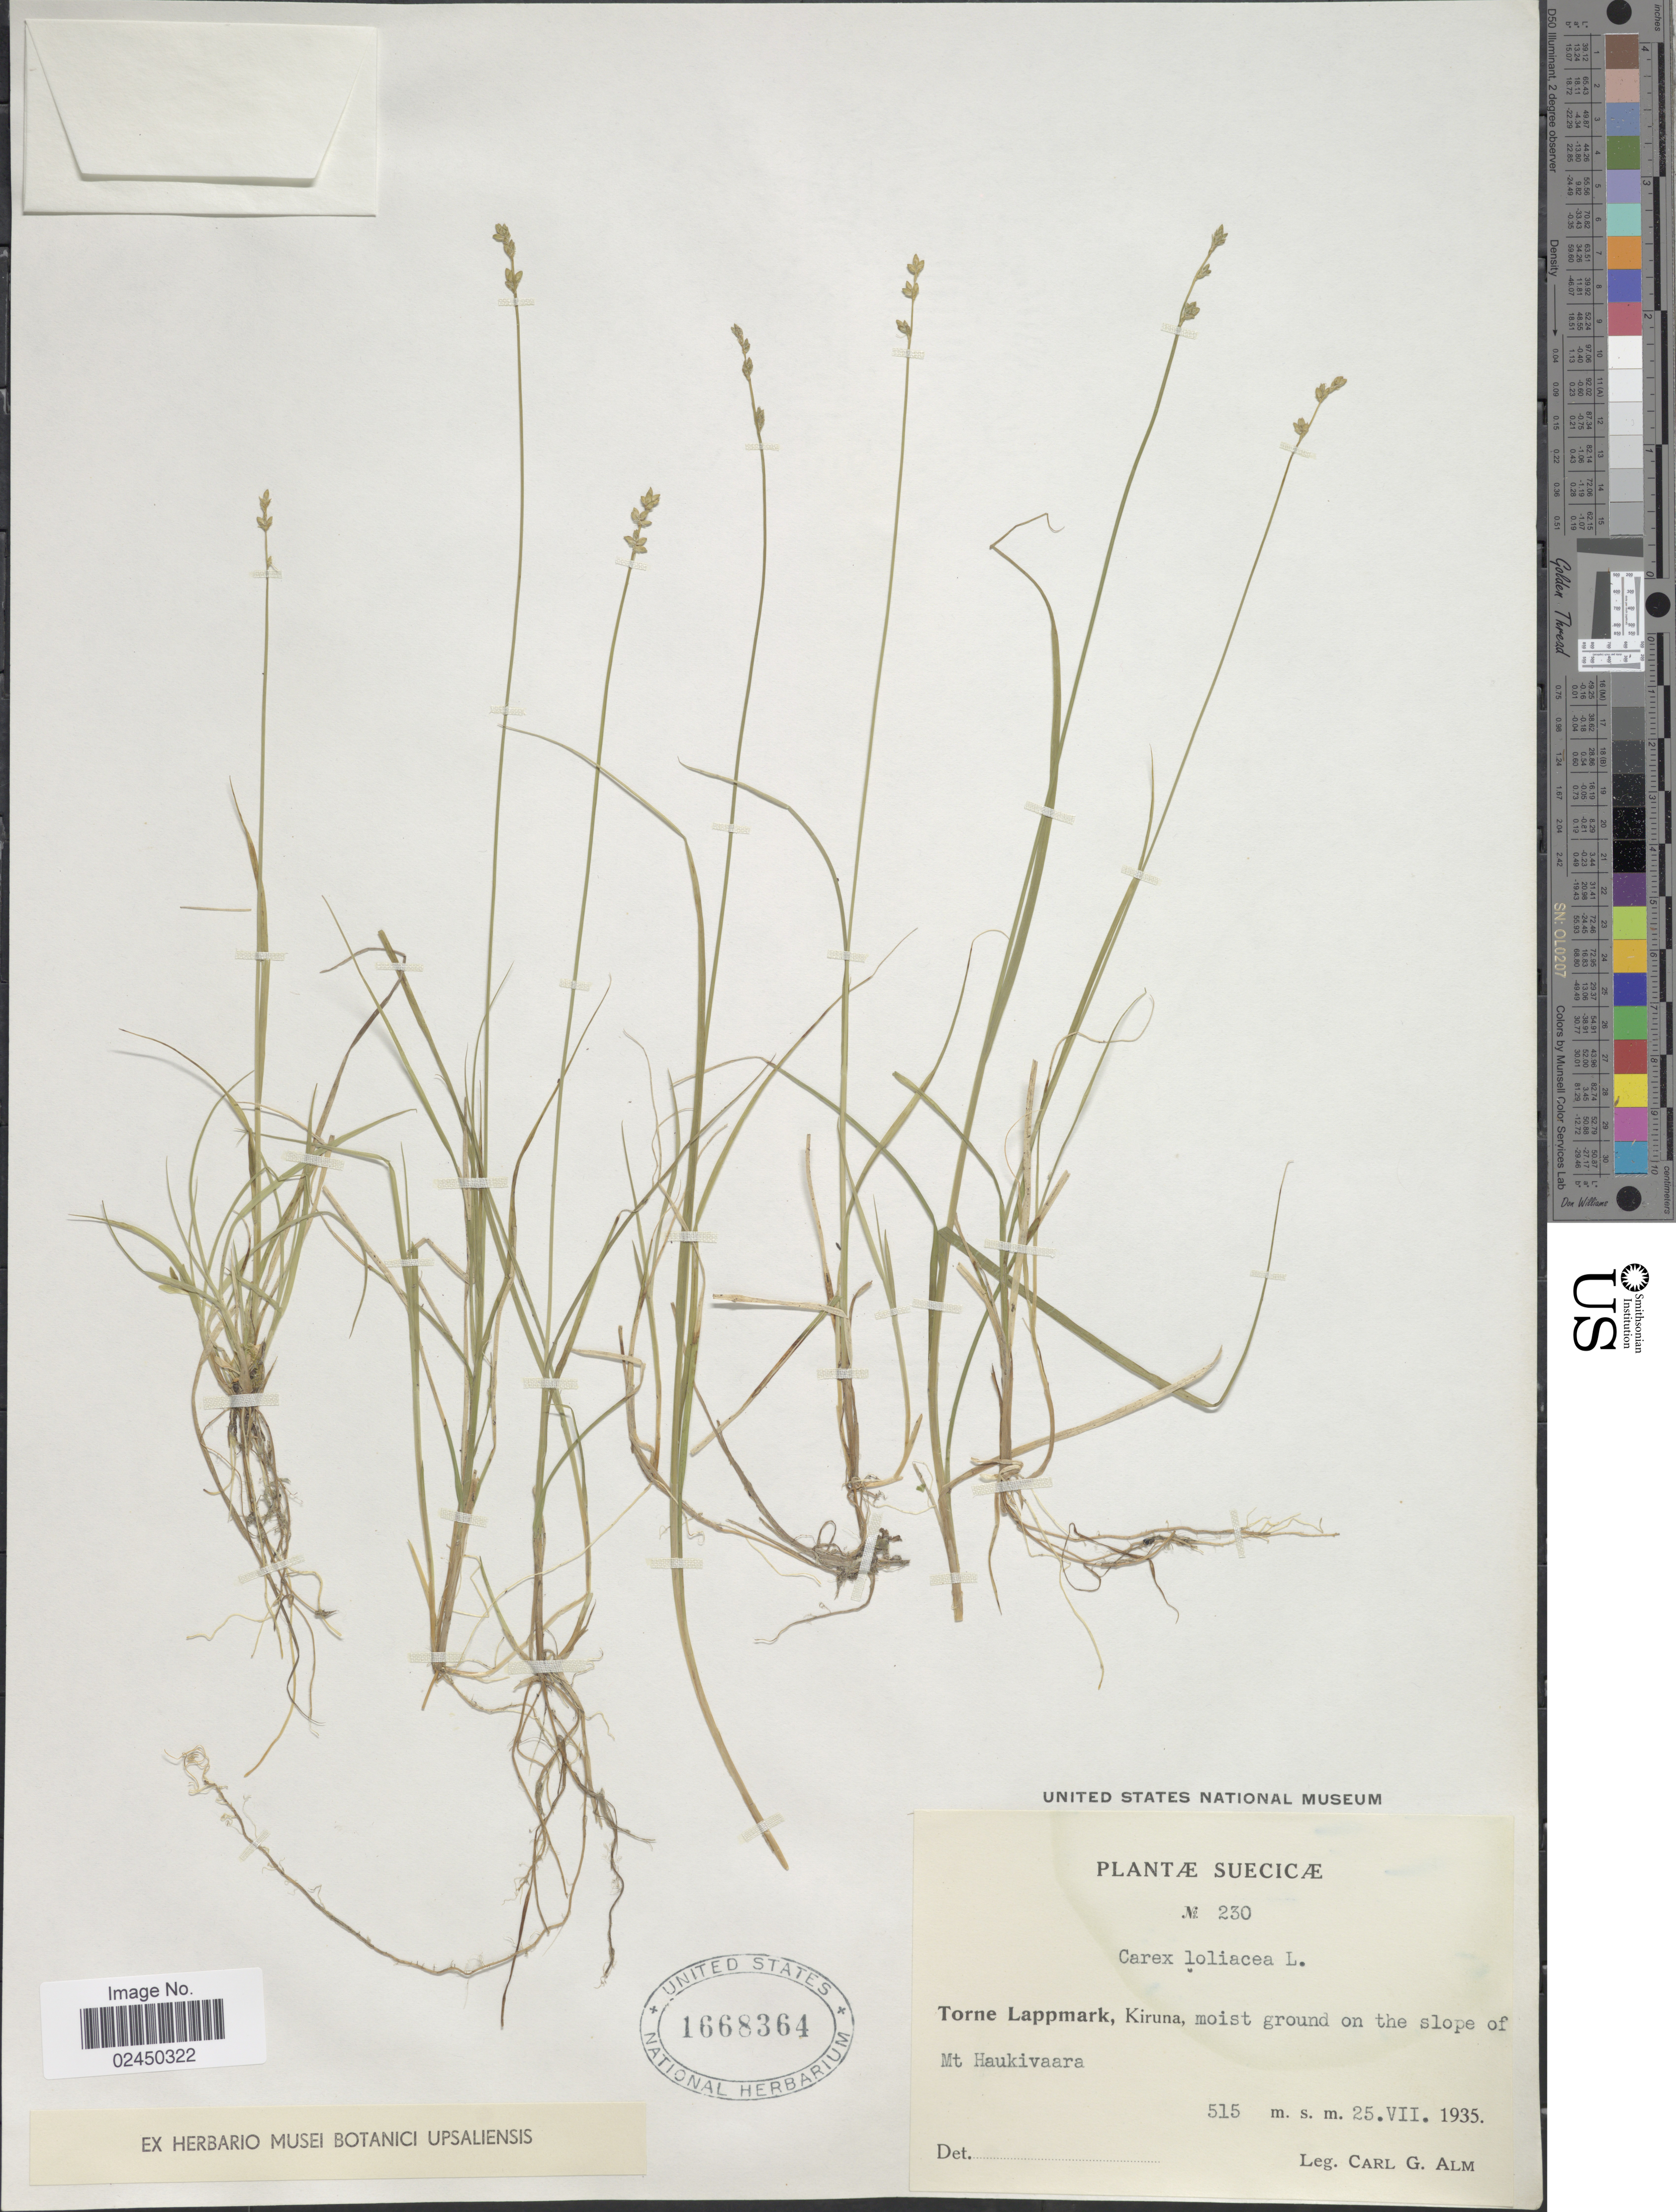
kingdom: Plantae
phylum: Tracheophyta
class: Liliopsida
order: Poales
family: Cyperaceae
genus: Carex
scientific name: Carex loliacea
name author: L.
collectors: C. G. Alm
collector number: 230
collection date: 1935-08-25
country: Sweden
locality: Suecicae, Torne Lappmark, Kiruna, moist ground on the slope of Mt. Haukivaara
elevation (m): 515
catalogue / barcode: US 1668364